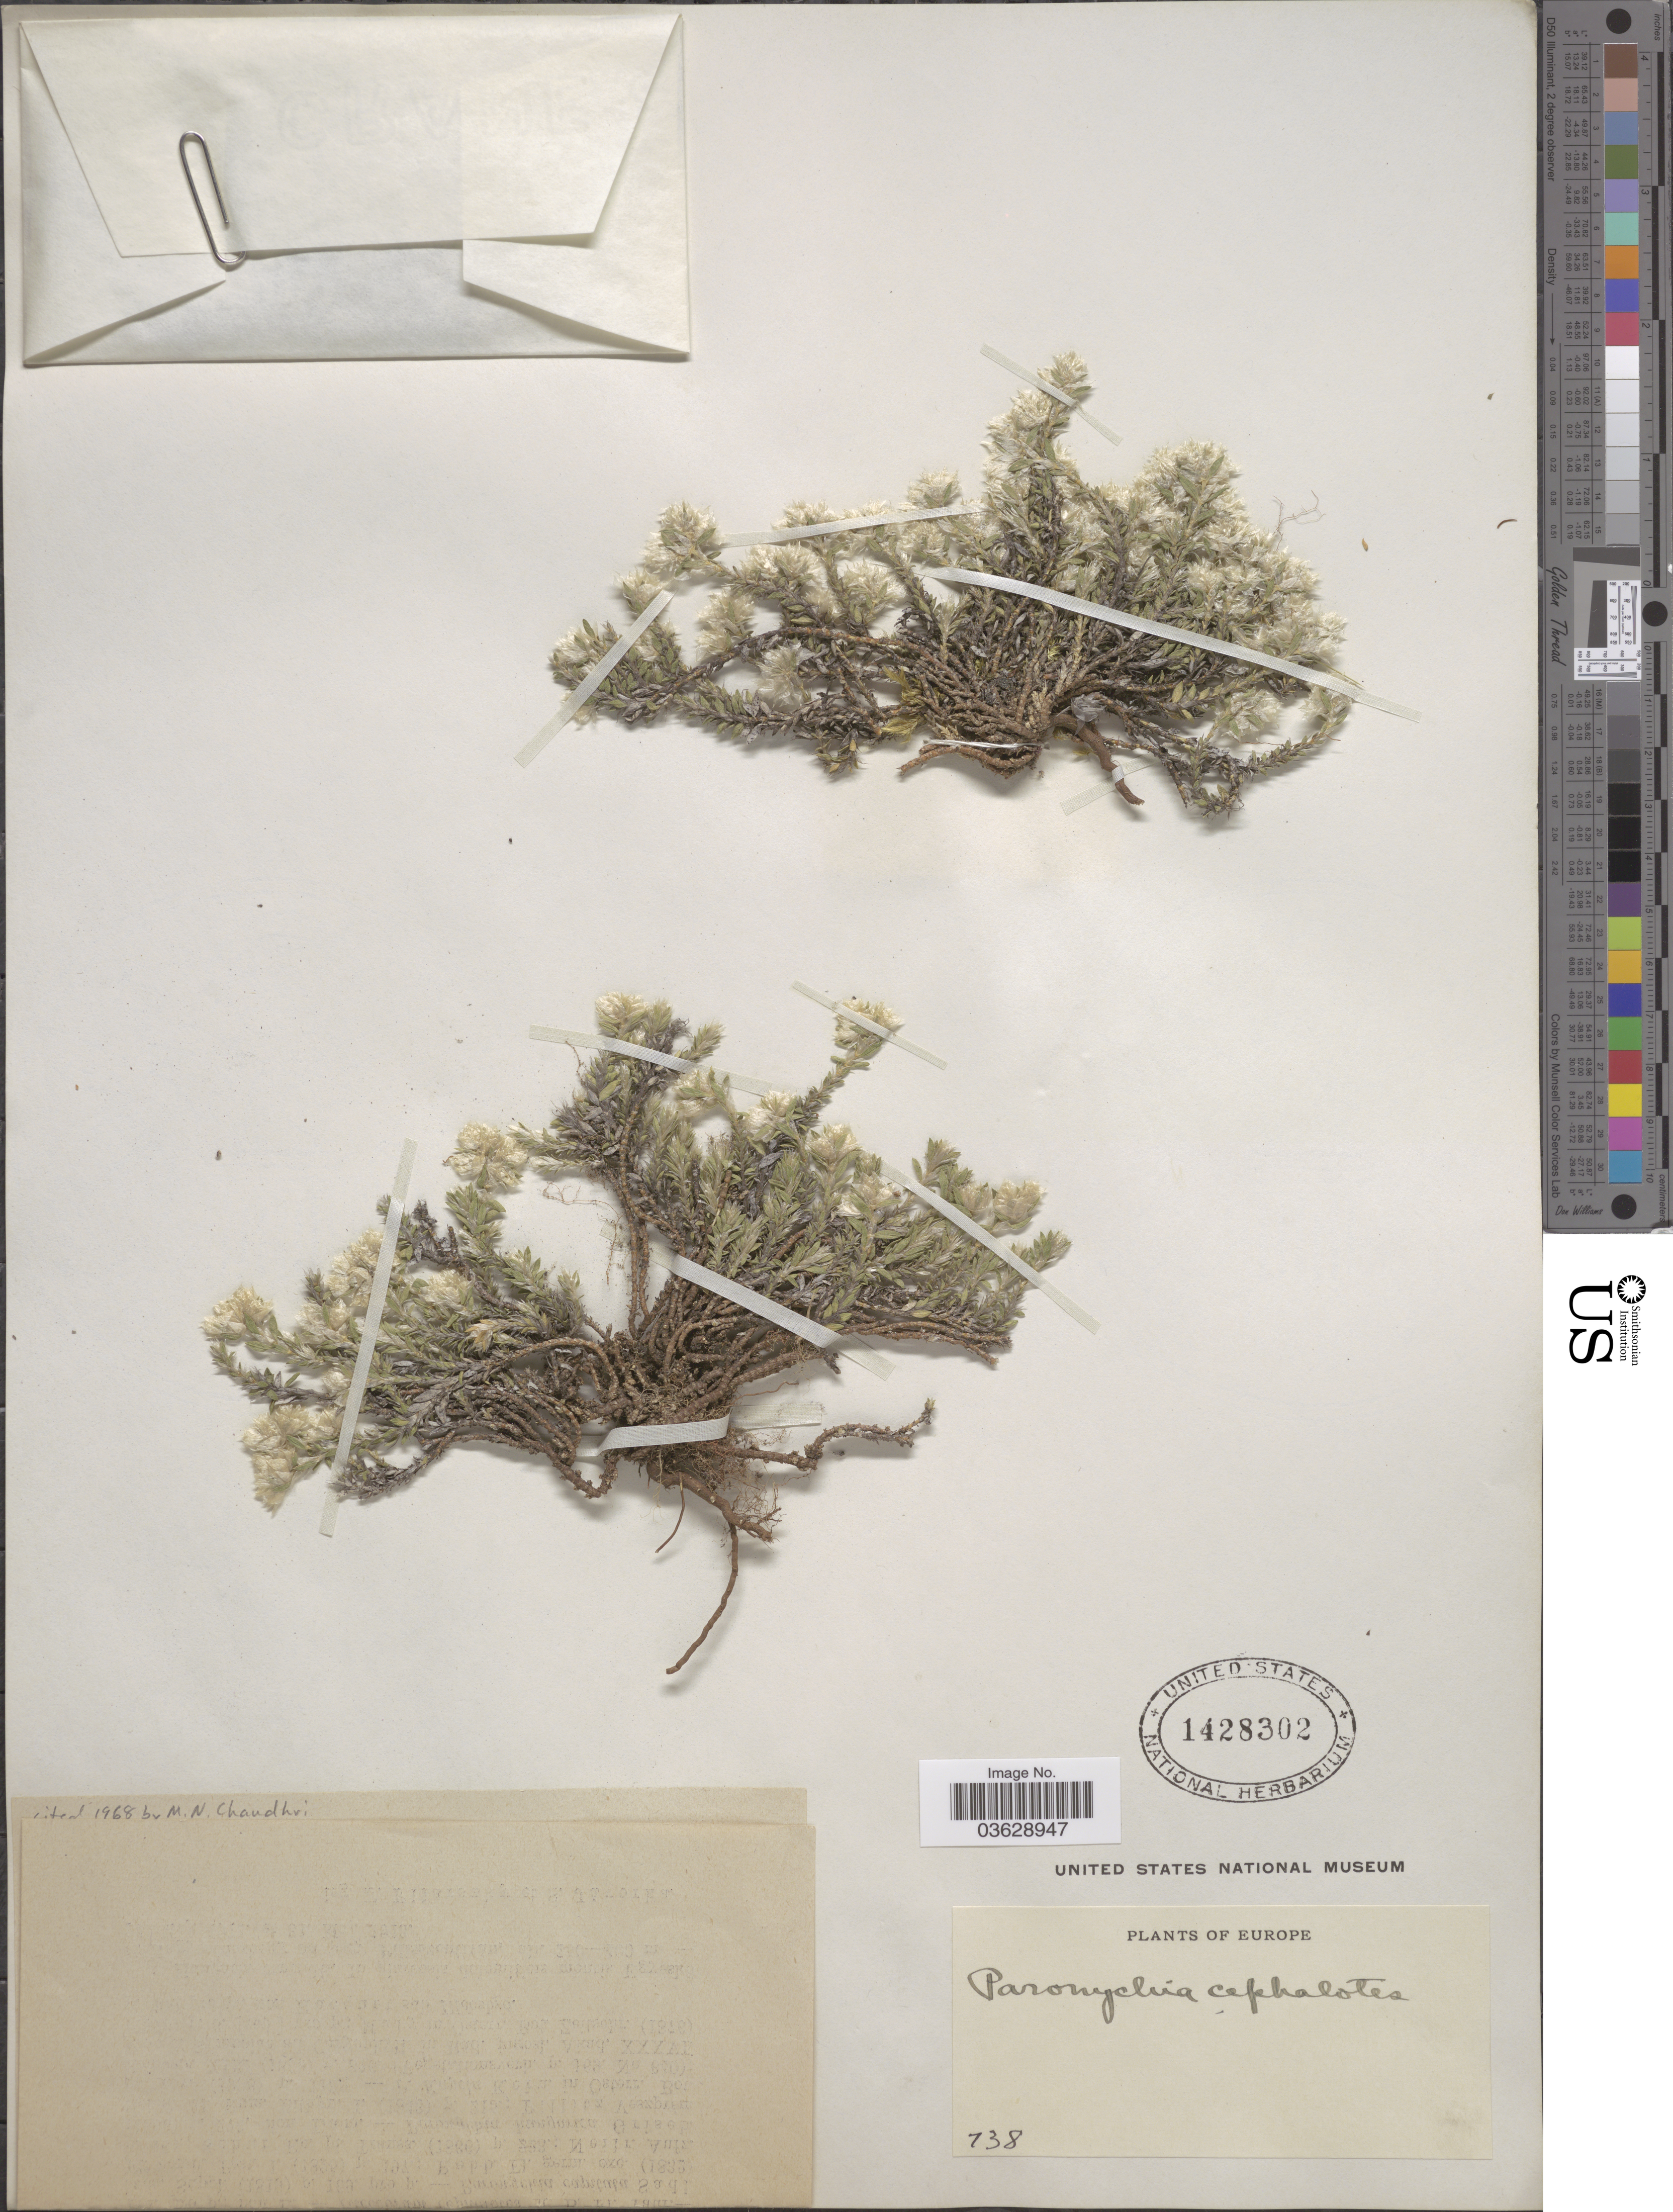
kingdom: Plantae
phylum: Tracheophyta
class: Magnoliopsida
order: Caryophyllales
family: Caryophyllaceae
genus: Paronychia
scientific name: Paronychia cephalotes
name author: (M. Bieb.) Besser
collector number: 738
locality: Europe.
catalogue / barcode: US 1428302